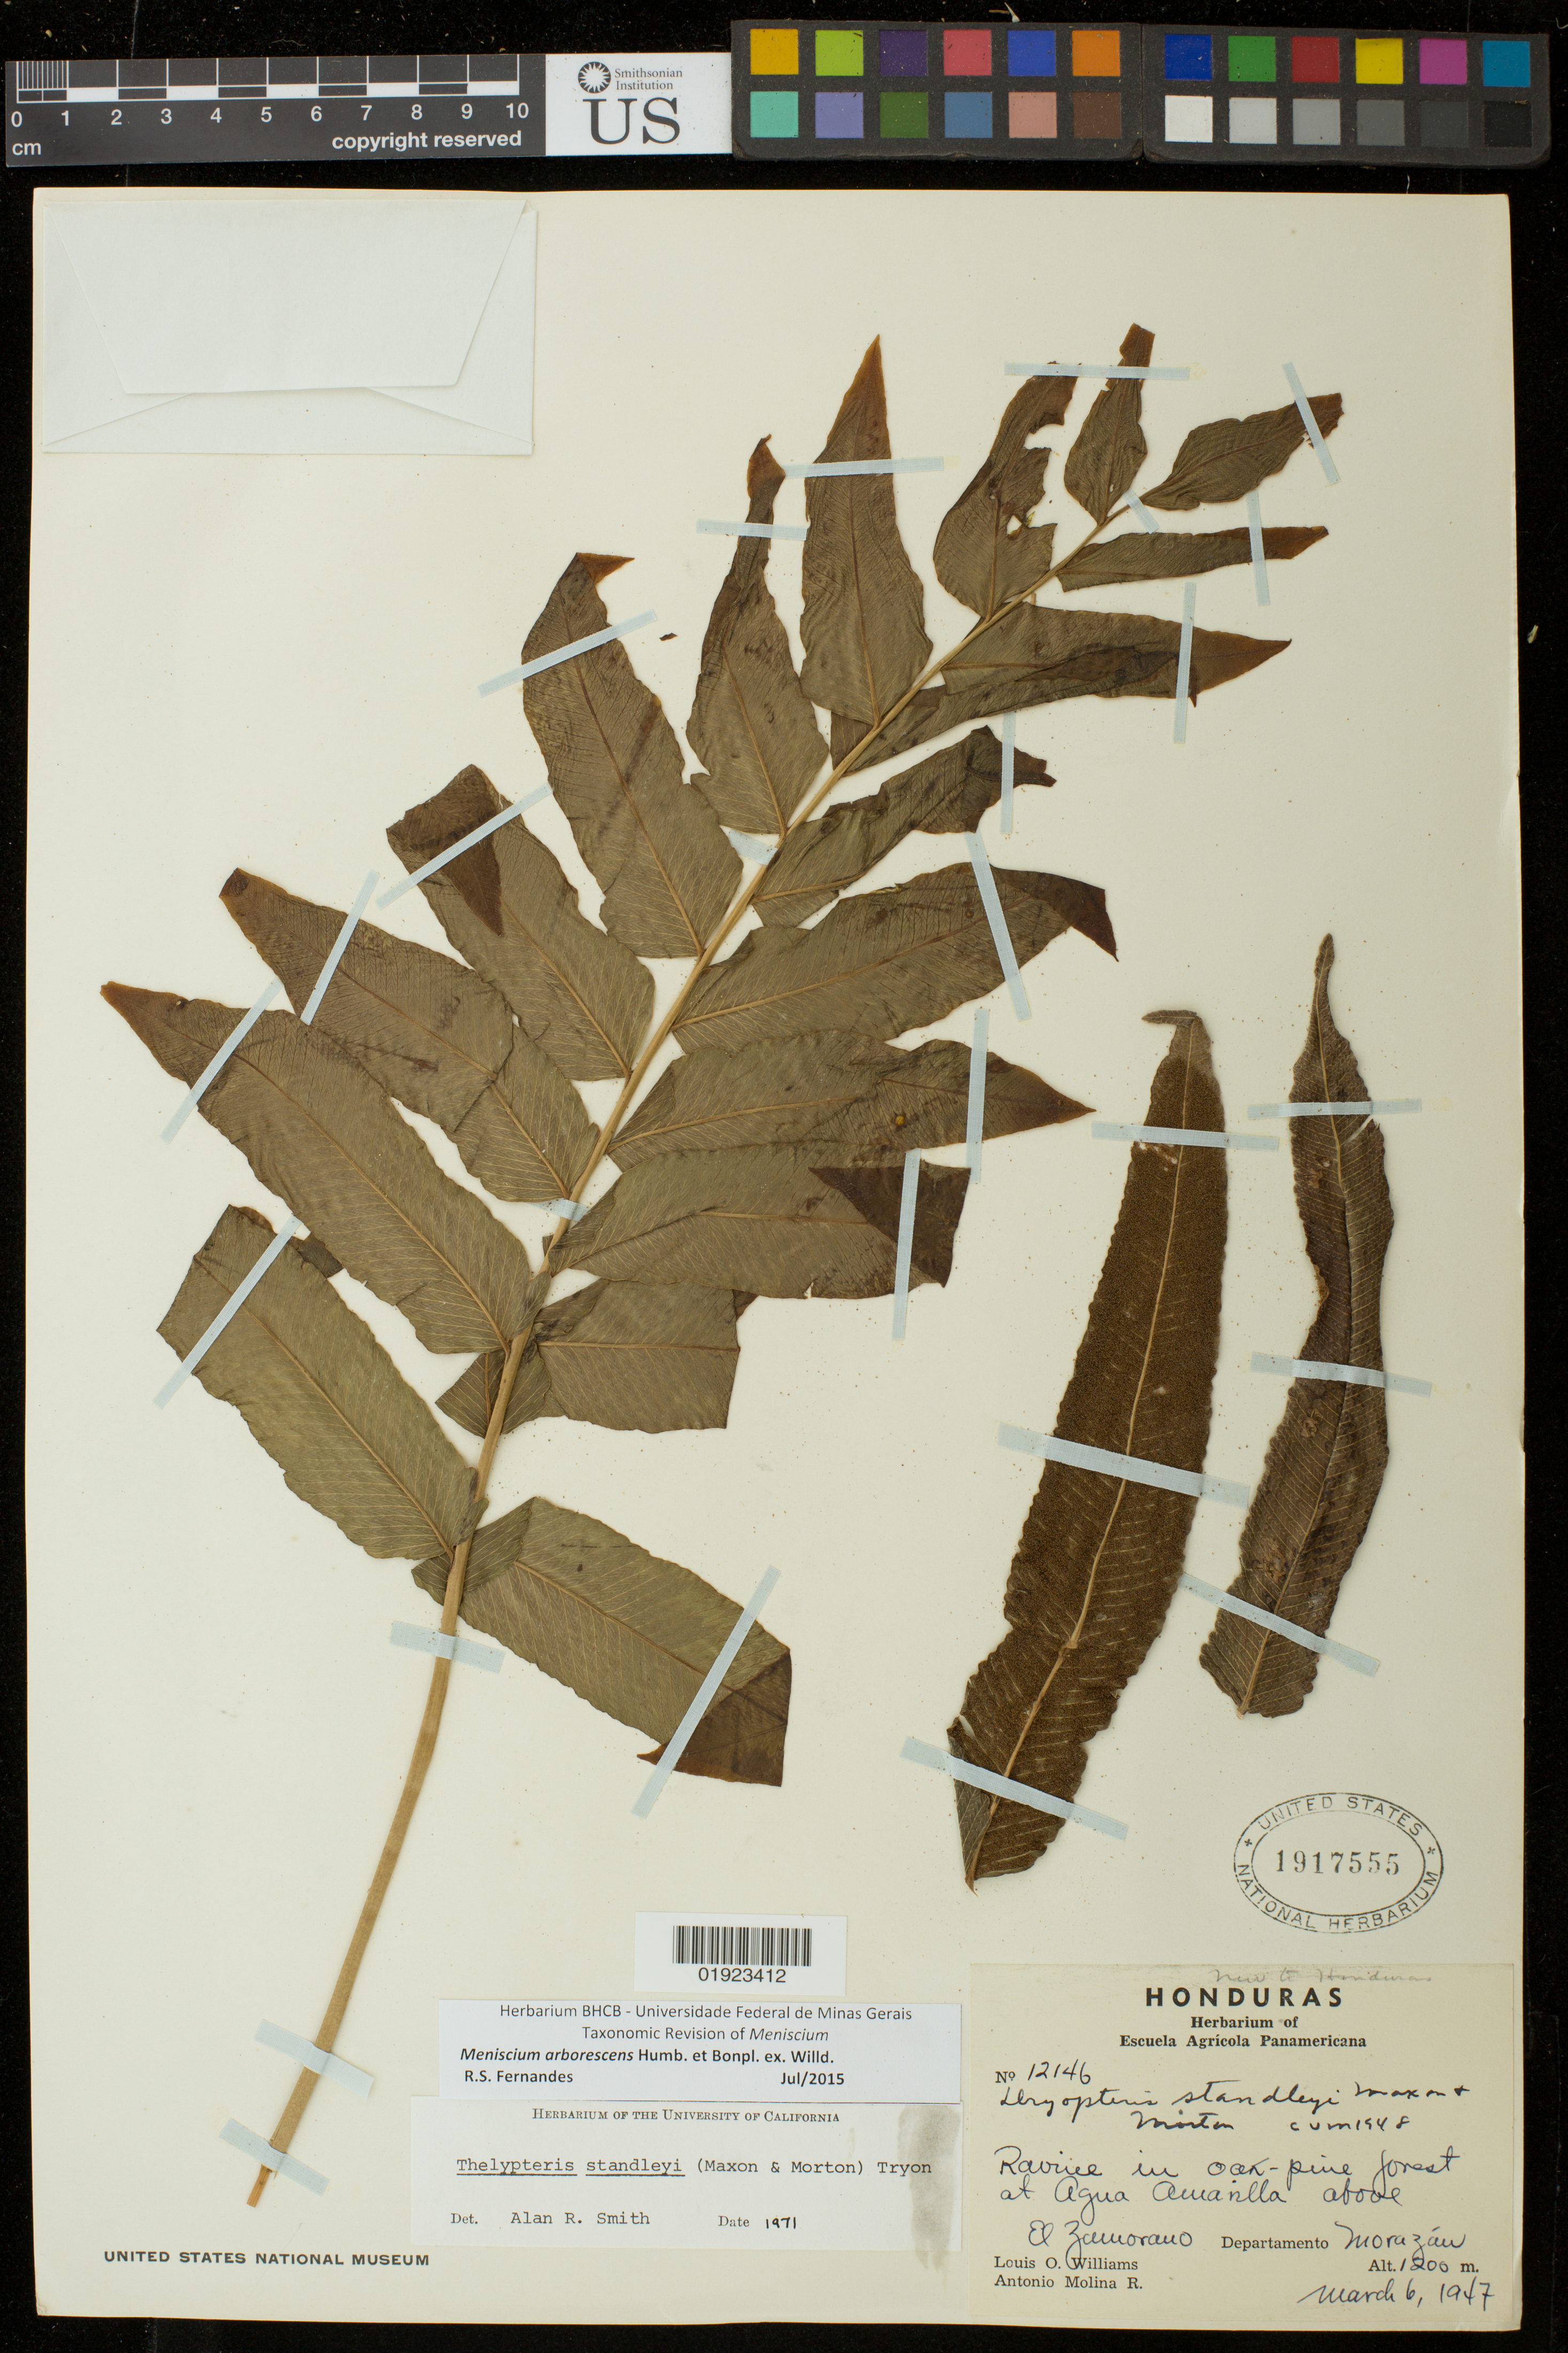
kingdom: Plantae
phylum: Tracheophyta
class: Polypodiopsida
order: Polypodiales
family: Thelypteridaceae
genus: Meniscium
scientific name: Meniscium arborescens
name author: Humb. & Bonpl. ex Willd.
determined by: Fernandes, R. S.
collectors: L. O. Williams & A. Molina R.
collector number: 12146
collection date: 1947-03-06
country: Honduras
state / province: Fco. Morazán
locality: Agua Amarilla above El Zamorano.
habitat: Ravine in oak-pine forest.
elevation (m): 1200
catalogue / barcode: US 1917555